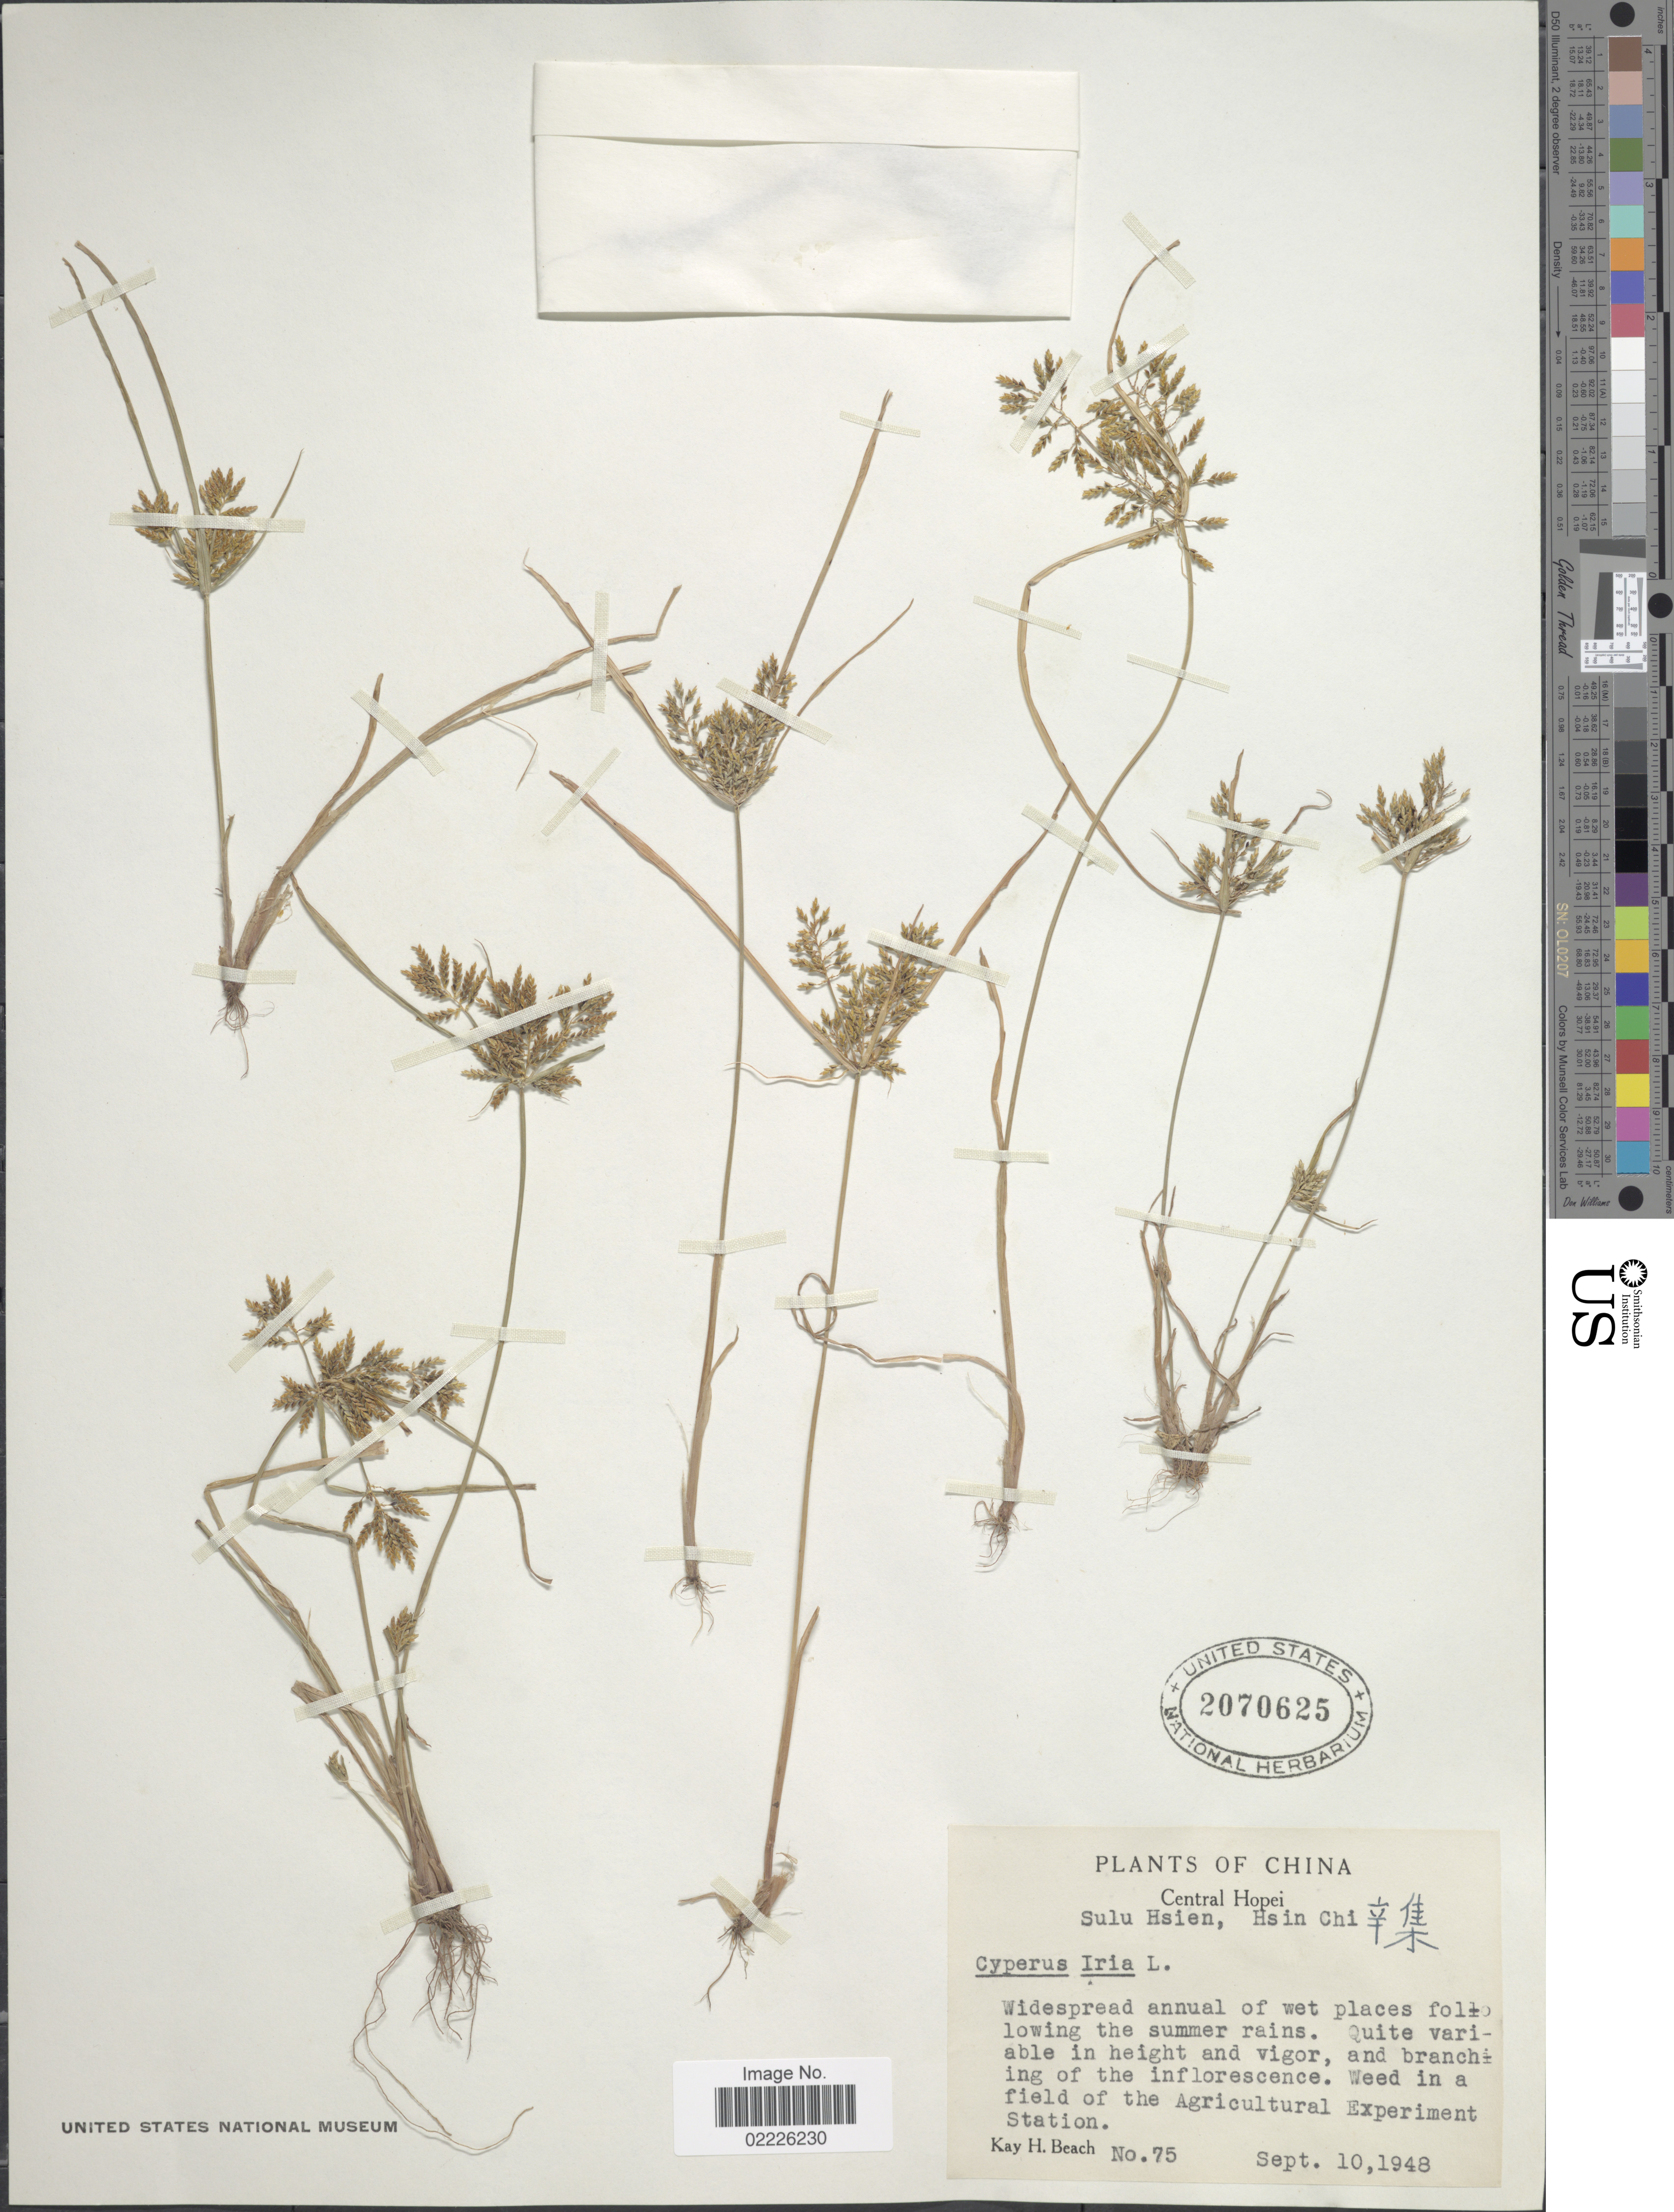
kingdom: Plantae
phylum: Tracheophyta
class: Liliopsida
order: Poales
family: Cyperaceae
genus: Cyperus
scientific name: Cyperus iria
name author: L.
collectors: K. H. Beach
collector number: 75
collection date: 1948-09-10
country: China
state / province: Hebei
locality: Central Hopei, Sulu Hsien, Hsin Chi X. In a field of the Agricultural Experiment Station.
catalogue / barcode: US 2070625